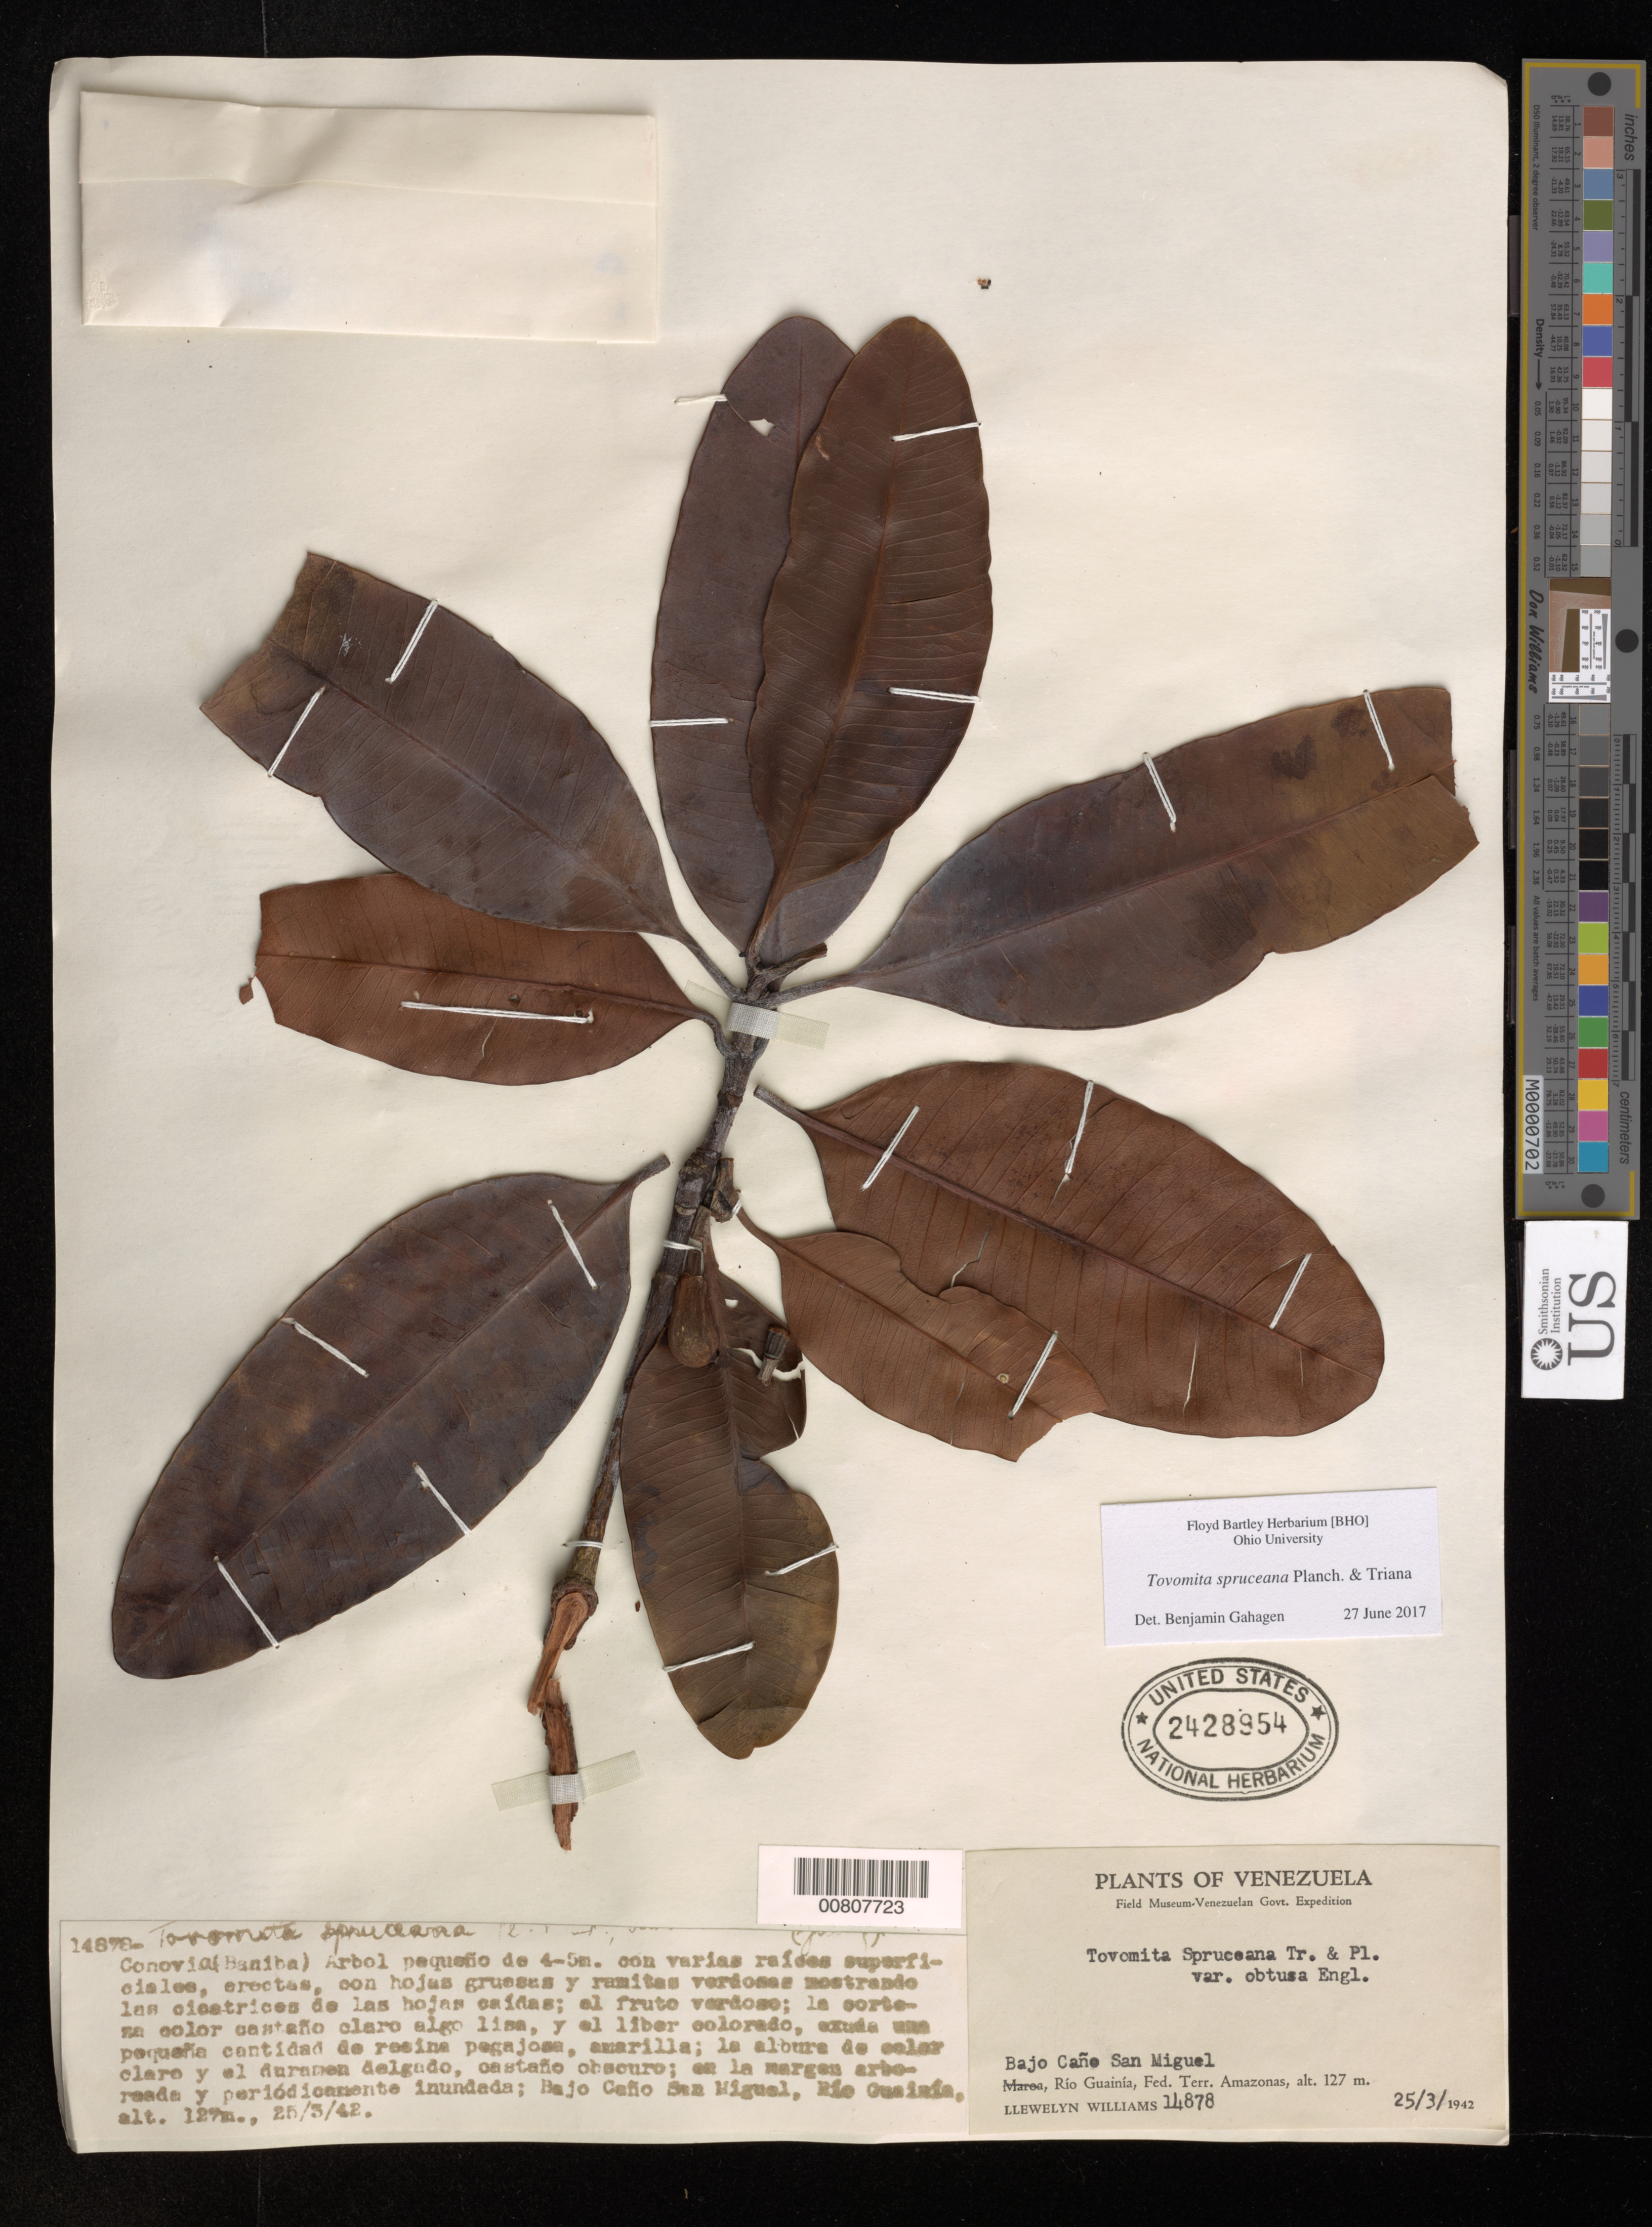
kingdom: Plantae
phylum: Tracheophyta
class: Magnoliopsida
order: Malpighiales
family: Clusiaceae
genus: Tovomita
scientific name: Tovomita spruceana var. obtusa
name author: Engl.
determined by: Steyermark, Julian A., (VEN)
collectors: Ll. Williams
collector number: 14878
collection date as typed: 25-Mar-42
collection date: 1942-03-25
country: Venezuela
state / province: Amazonas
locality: San Miguel, Río Guainía, Baja Caño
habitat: Margen arboreada y periódicamente inundada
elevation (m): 127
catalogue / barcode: US 2428954